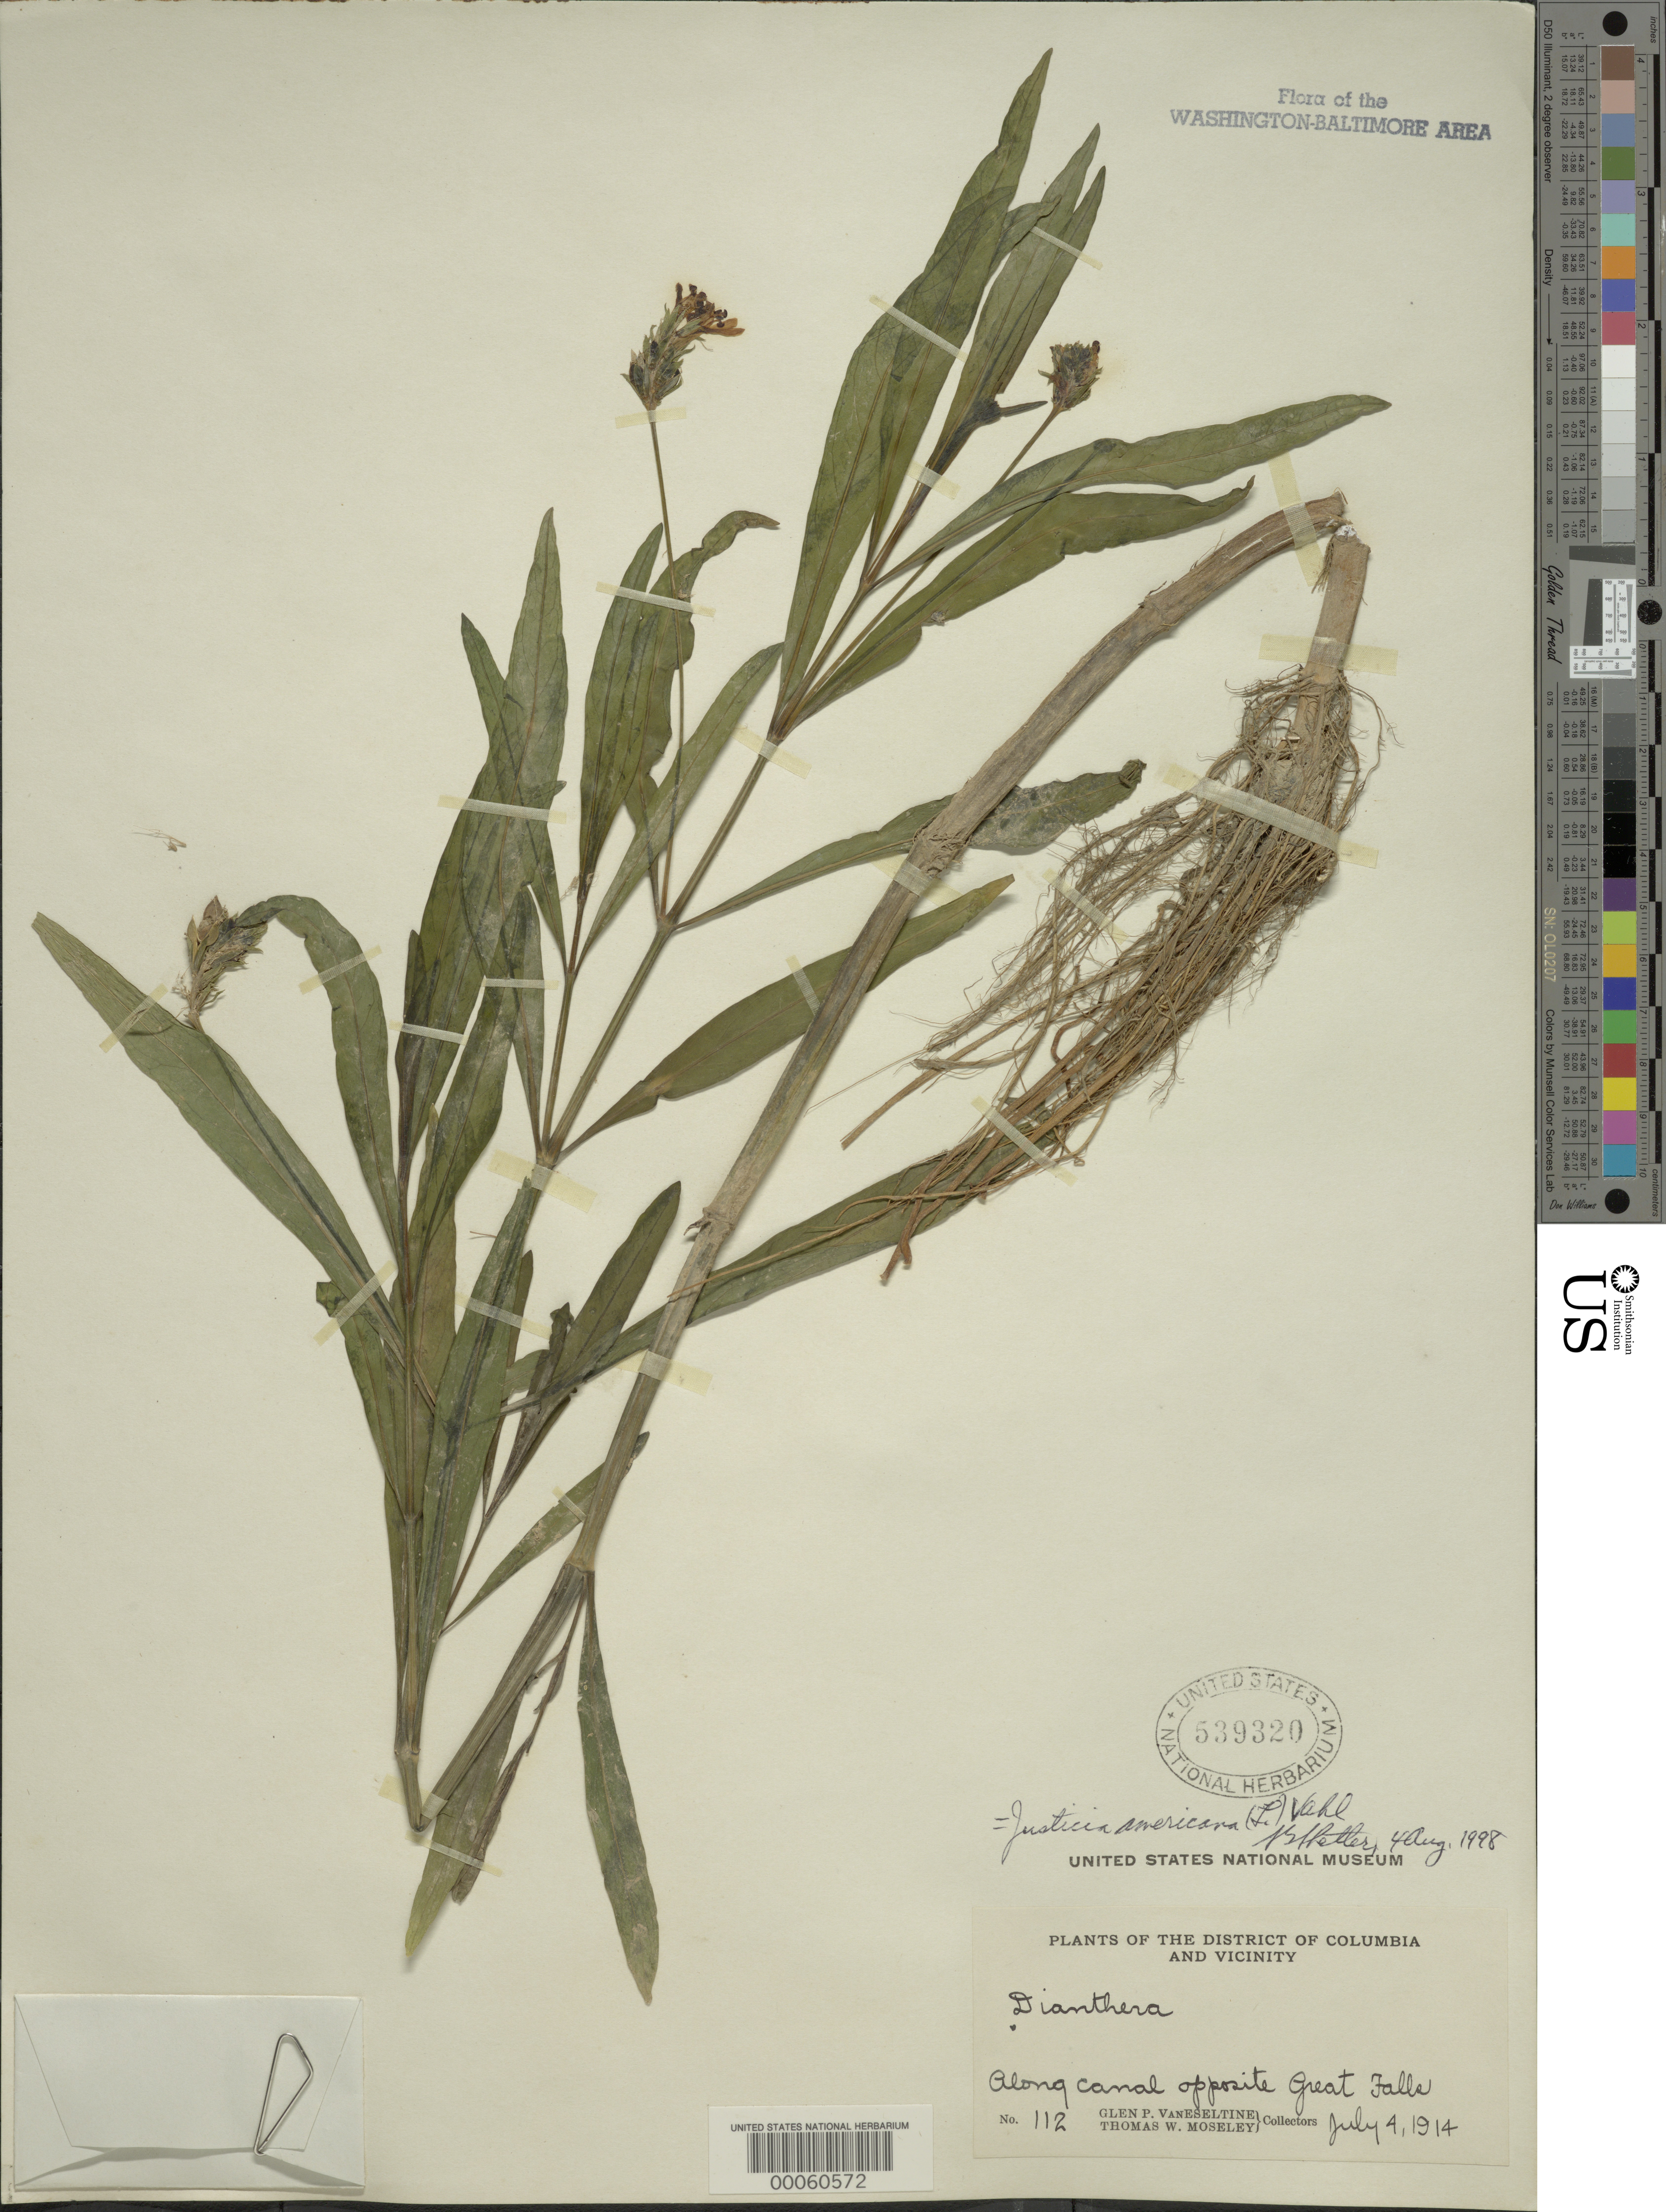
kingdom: Plantae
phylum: Tracheophyta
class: Magnoliopsida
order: Lamiales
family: Acanthaceae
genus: Justicia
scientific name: Justicia americana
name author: (L.) Vahl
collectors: G. P. Van Eseltine & T. Moseley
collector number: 112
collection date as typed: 04 Jul 1914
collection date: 1914-07-04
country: United States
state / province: Maryland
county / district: Montgomery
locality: C. & O. Canal between Great Falls C. & O. Canal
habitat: Along canal opposite Great Falls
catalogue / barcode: US 539320